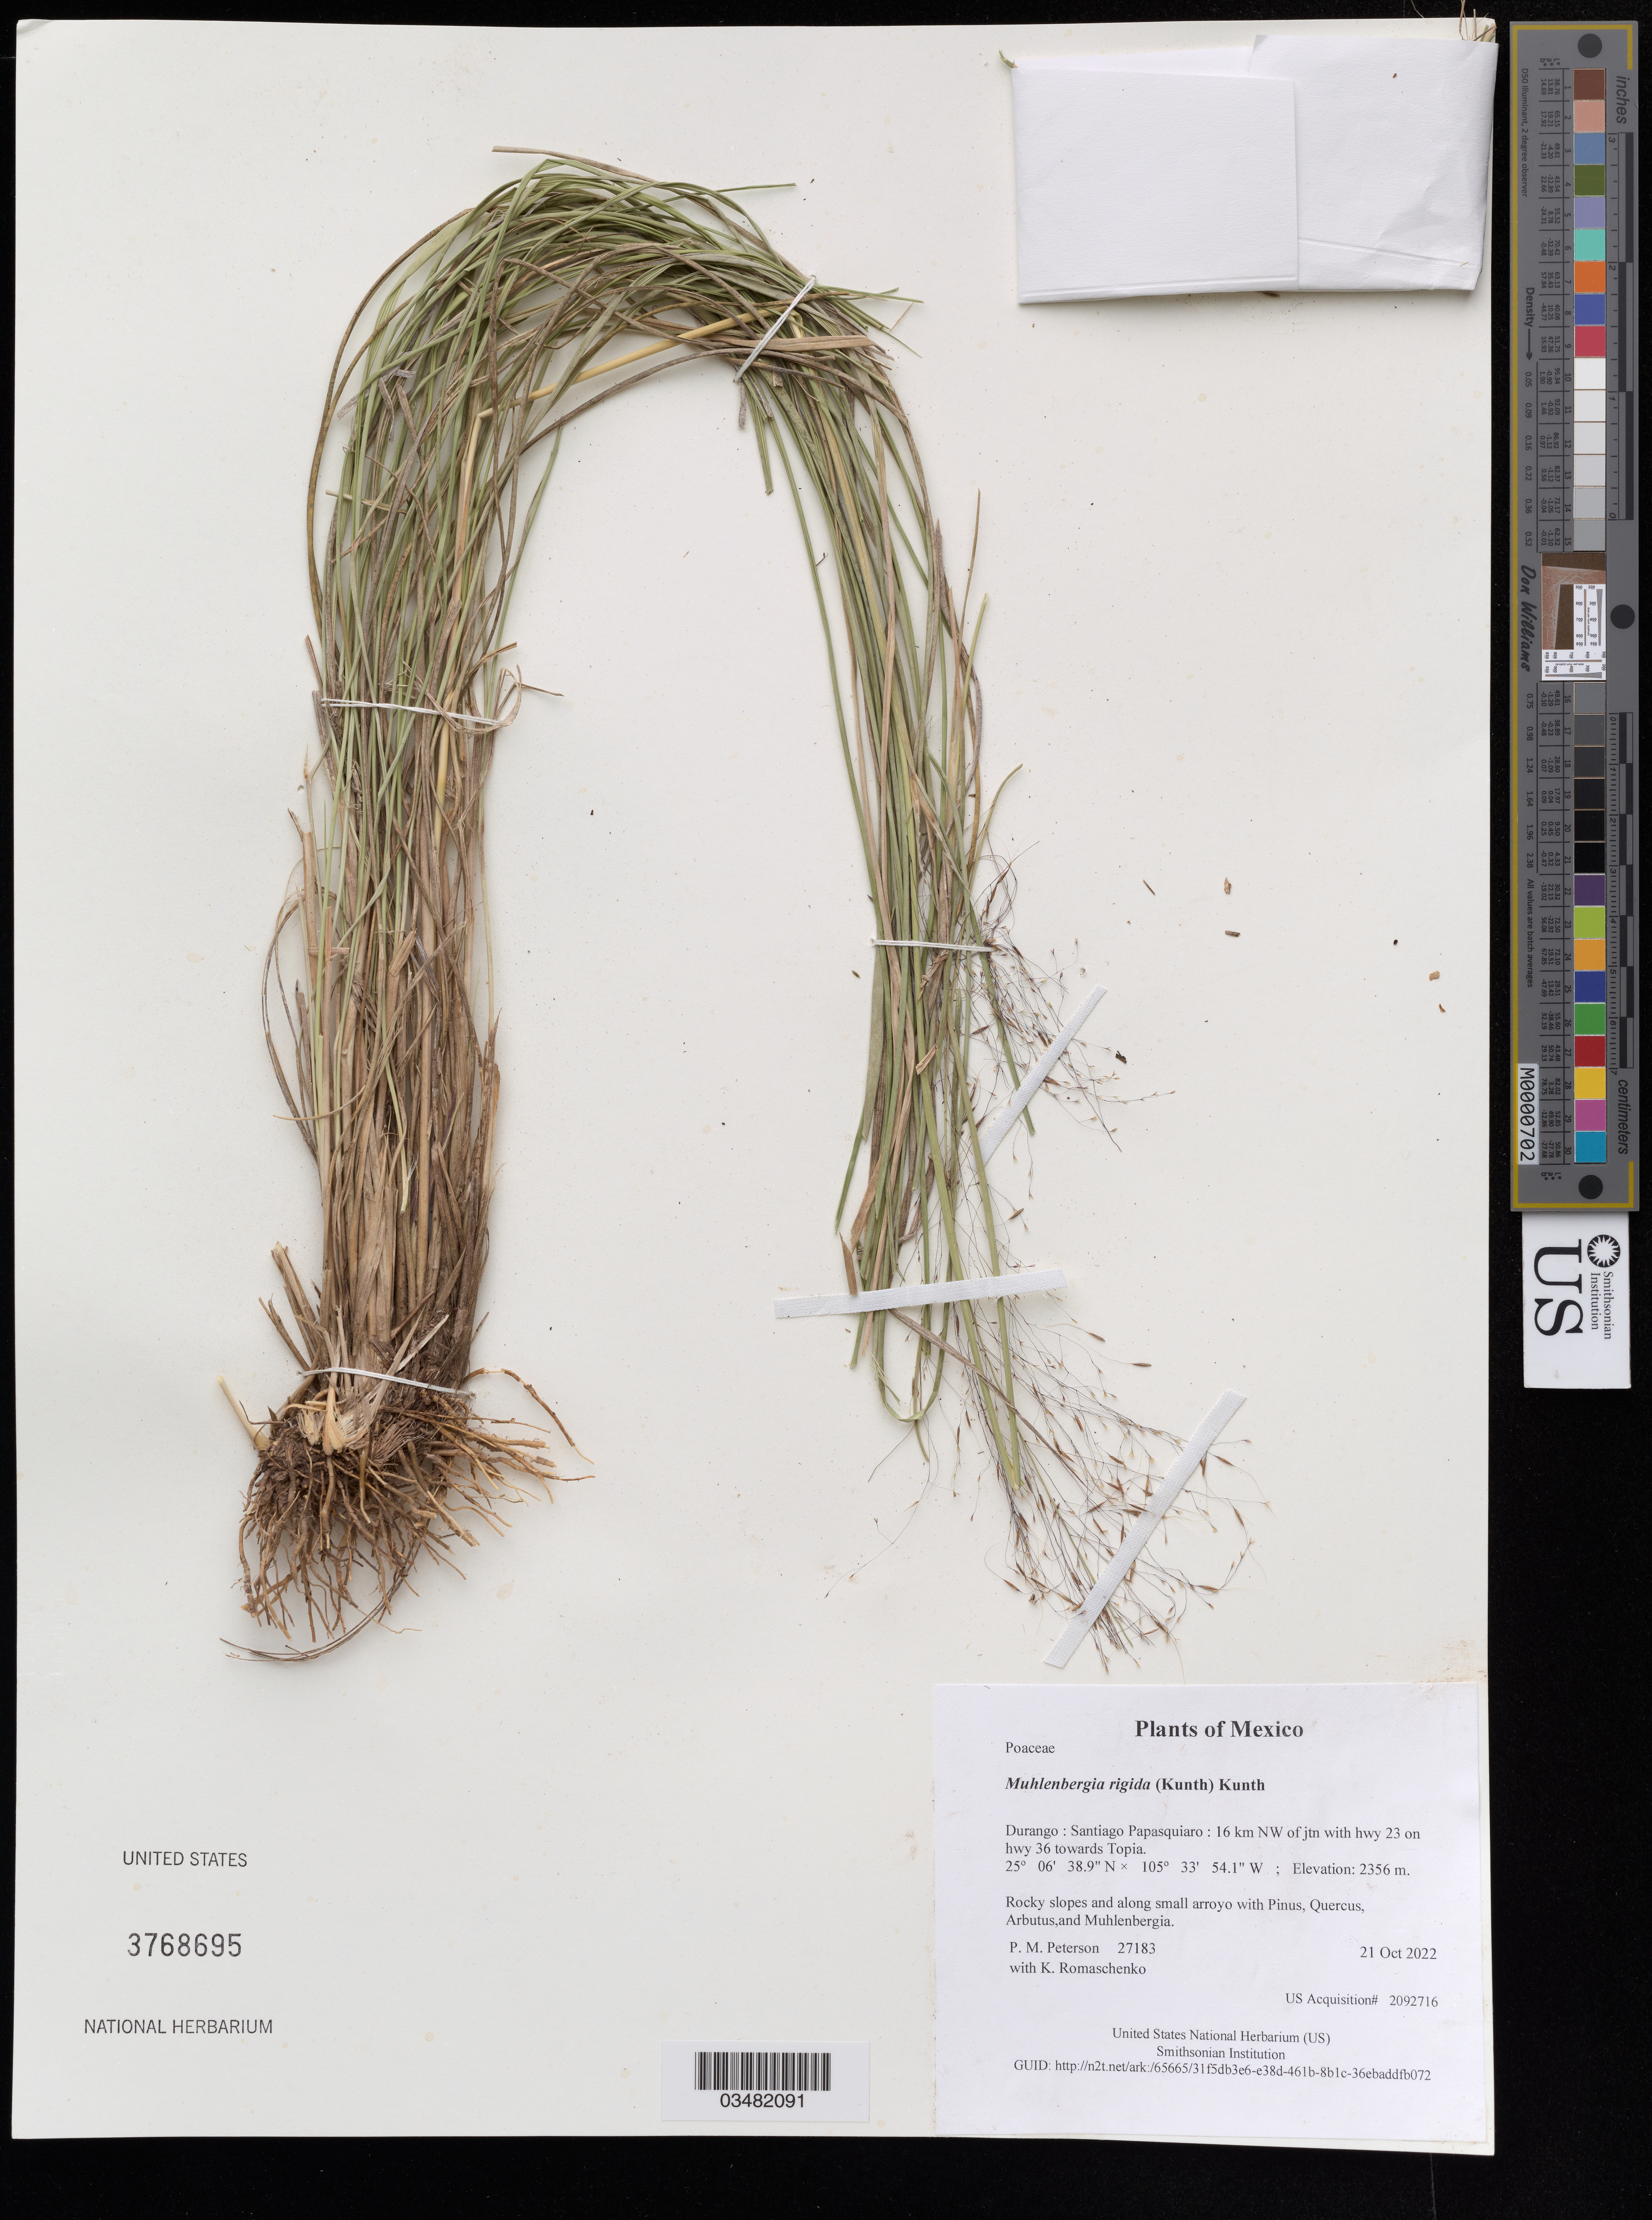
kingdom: Plantae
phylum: Tracheophyta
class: Liliopsida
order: Poales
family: Poaceae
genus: Muhlenbergia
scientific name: Muhlenbergia rigida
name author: (Kunth) Kunth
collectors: P. M. Peterson & K. Romaschenko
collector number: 27183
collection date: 2022-10-21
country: México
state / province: Durango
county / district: Santiago Papasquiaro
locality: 16 km NW of jtn with hwy 23 on hwy 36 towards Topia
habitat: Rocky slopes and along small arroyo with Pinus, Quercus, Arbutus,and Muhlenbergia.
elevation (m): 2356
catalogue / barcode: US 3768695